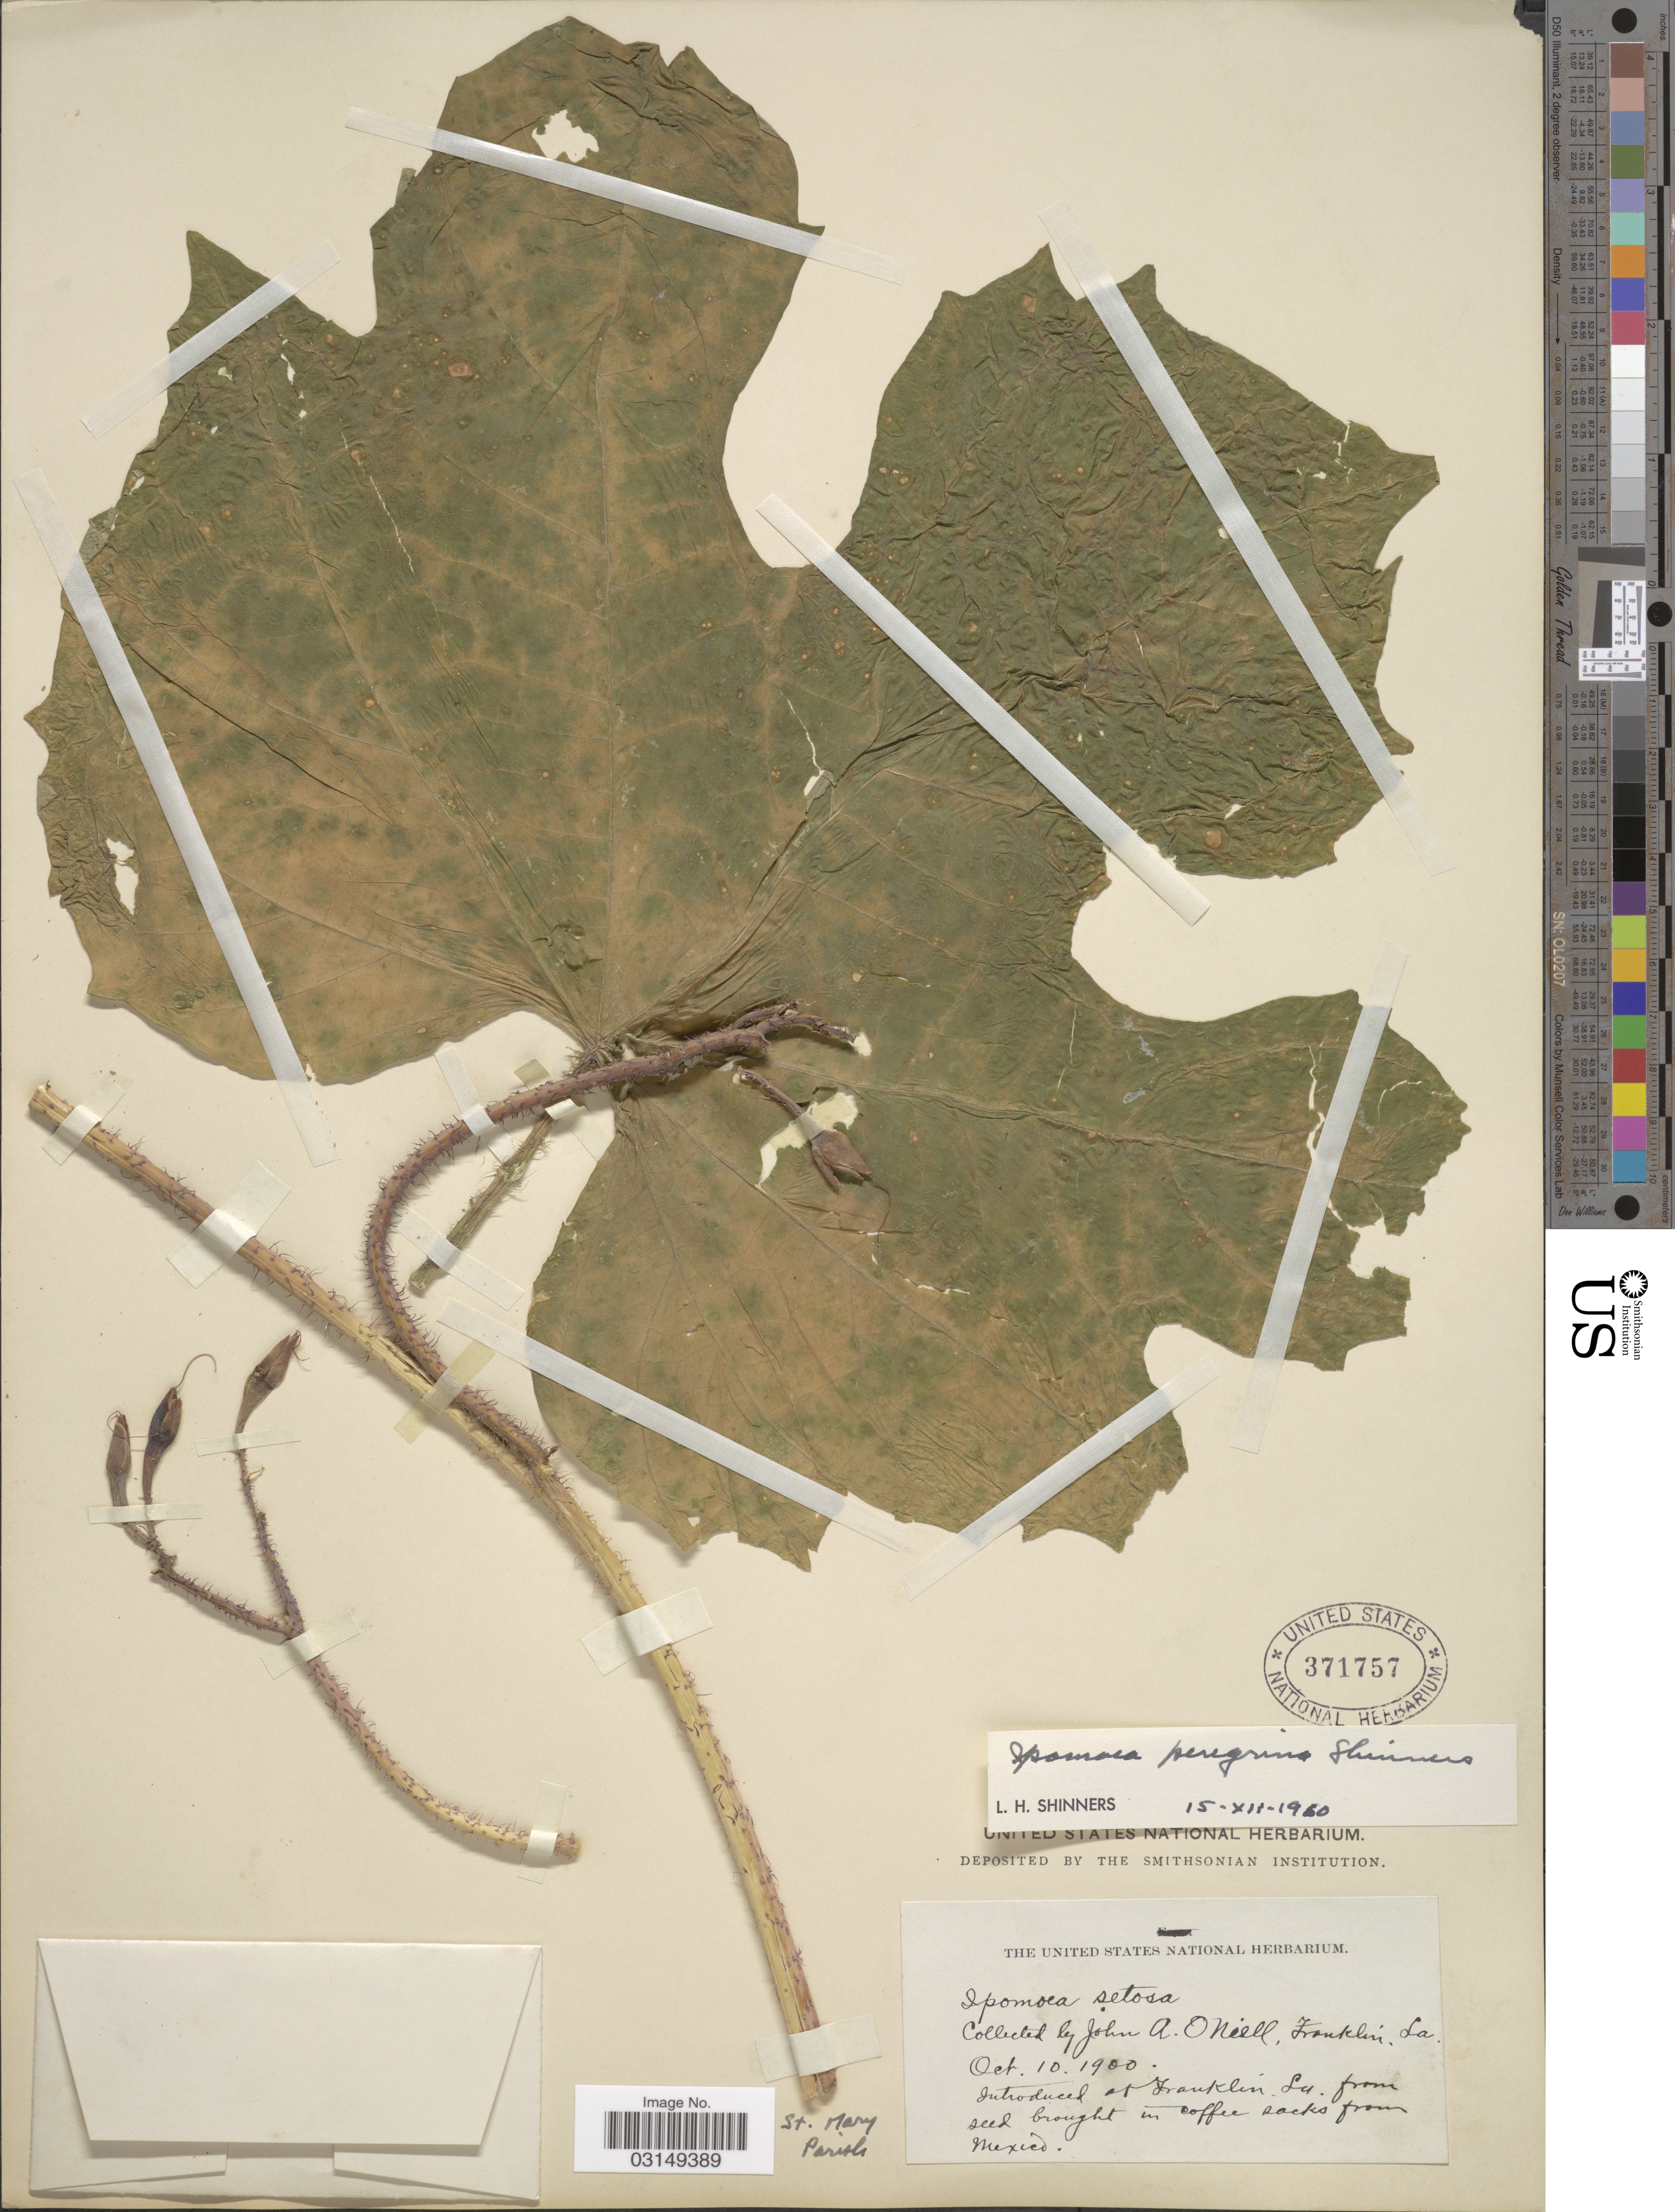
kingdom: Plantae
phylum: Tracheophyta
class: Magnoliopsida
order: Solanales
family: Convolvulaceae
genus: Ipomoea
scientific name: Ipomoea setosa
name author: Ker Gawl.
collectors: J. O'Neill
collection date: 1900-10-10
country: United States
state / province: Louisiana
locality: Franklin. St. Mary Parish.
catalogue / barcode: US 371757